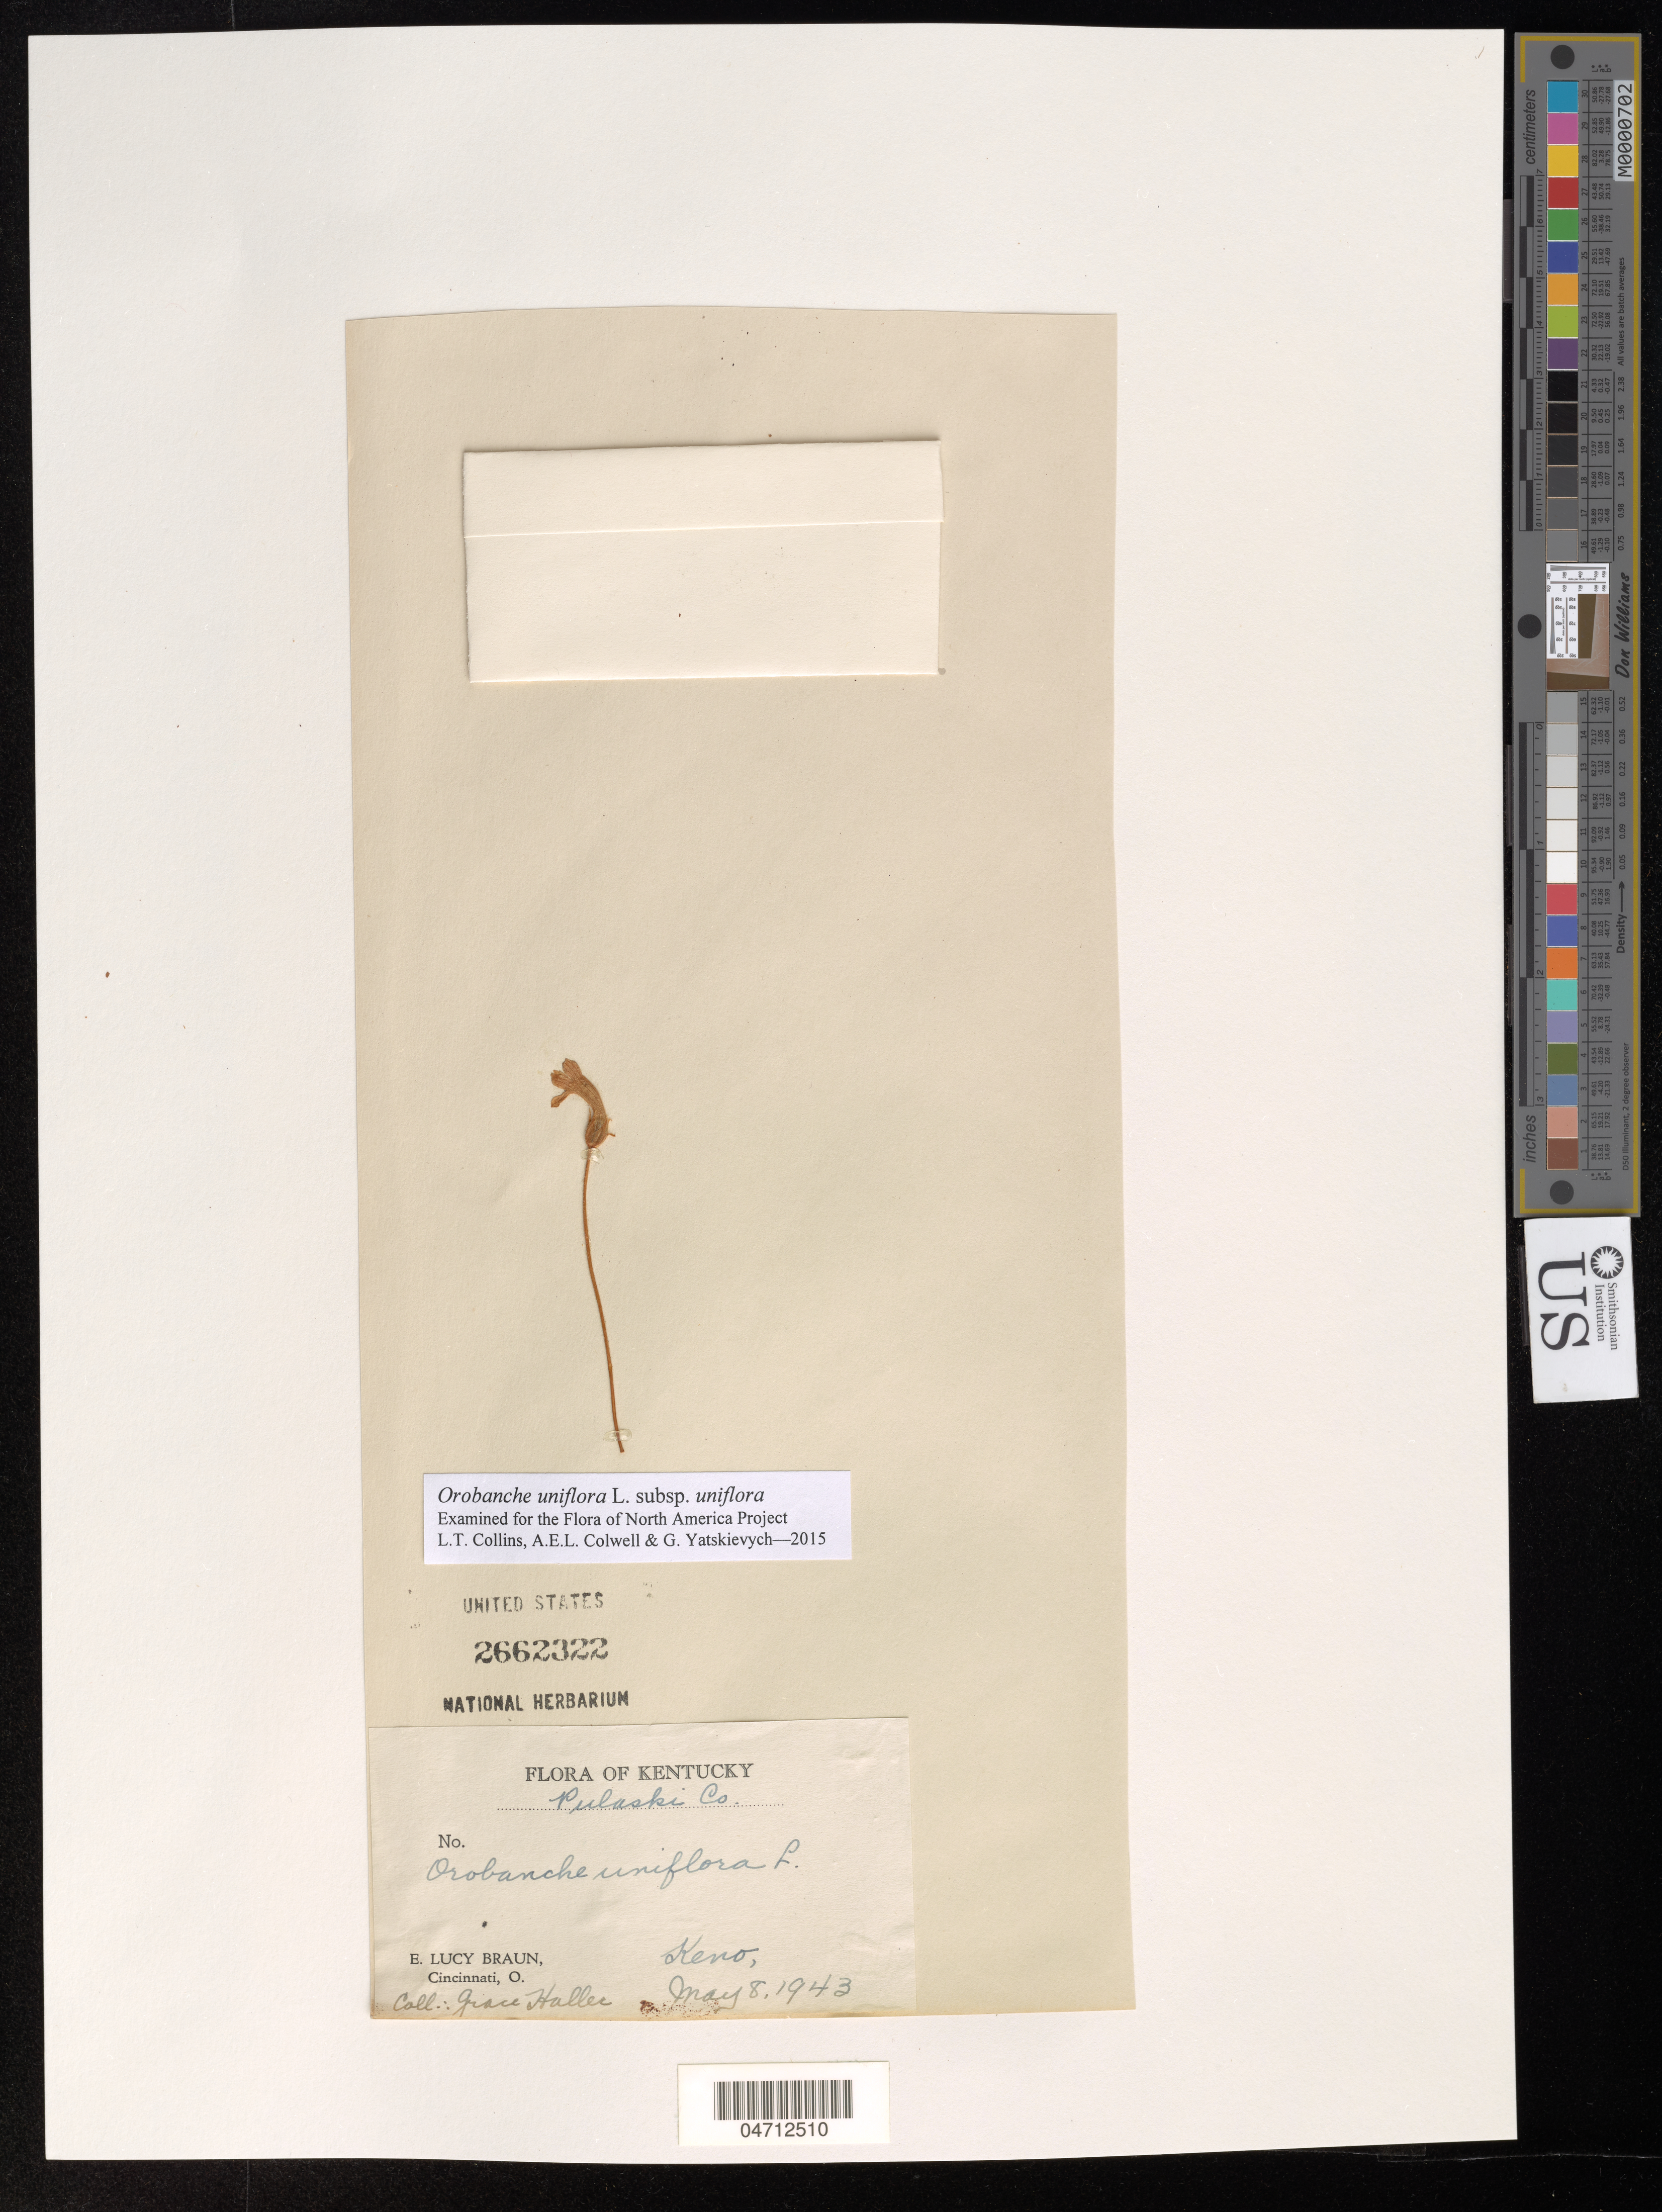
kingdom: Plantae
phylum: Tracheophyta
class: Magnoliopsida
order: Lamiales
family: Orobanchaceae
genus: Orobanche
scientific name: Orobanche uniflora subsp. uniflora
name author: L.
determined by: Collins, L. T.; Colwell, A. E.; Yatskievych, G. A.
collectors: E. Braun & G. Haller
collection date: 1943-05-08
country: United States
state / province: Kentucky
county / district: Pulaski Co.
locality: Keno.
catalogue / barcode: US 2662322